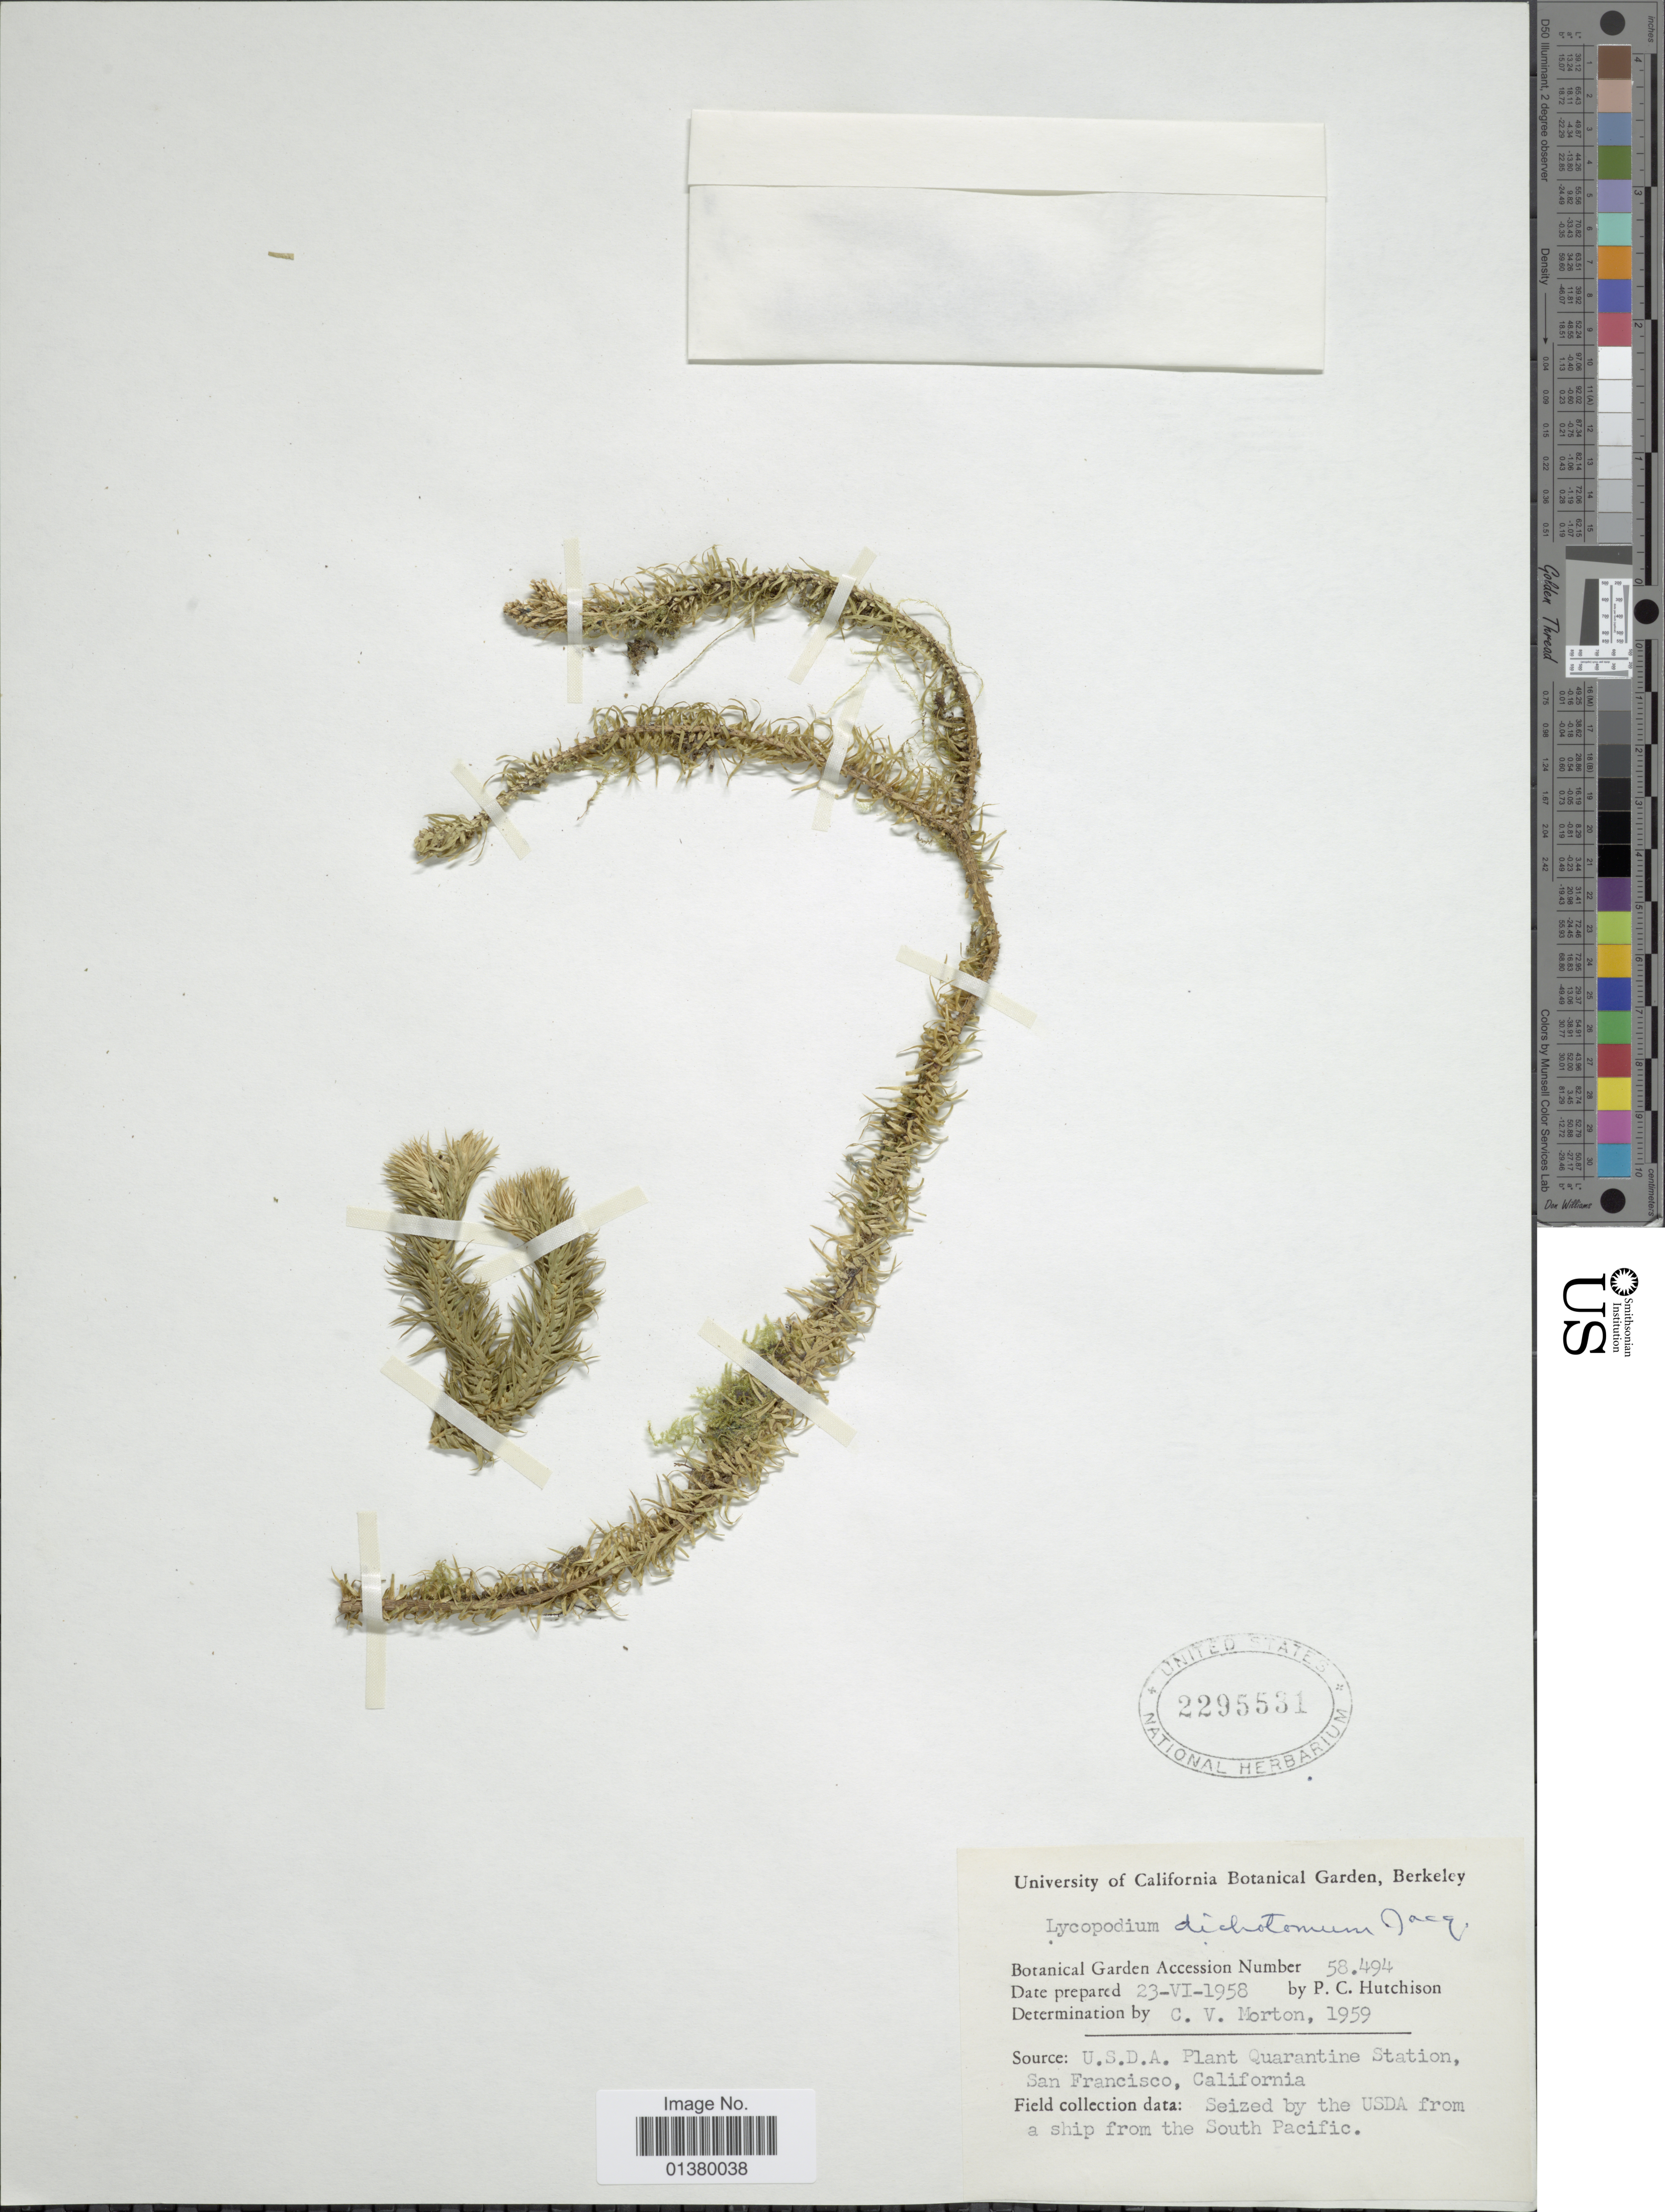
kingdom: Plantae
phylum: Tracheophyta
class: Lycopodiopsida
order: Lycopodiales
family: Lycopodiaceae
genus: Phlegmariurus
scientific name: Phlegmariurus dichotomus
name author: (Jacq.) W.H. Wagner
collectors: P. C. Hutchison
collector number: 58494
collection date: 1958-06-23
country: United States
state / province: California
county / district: San Francisco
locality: U.S.D.A. Plant Quarantine Station, San Francisco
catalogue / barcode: US 2295531